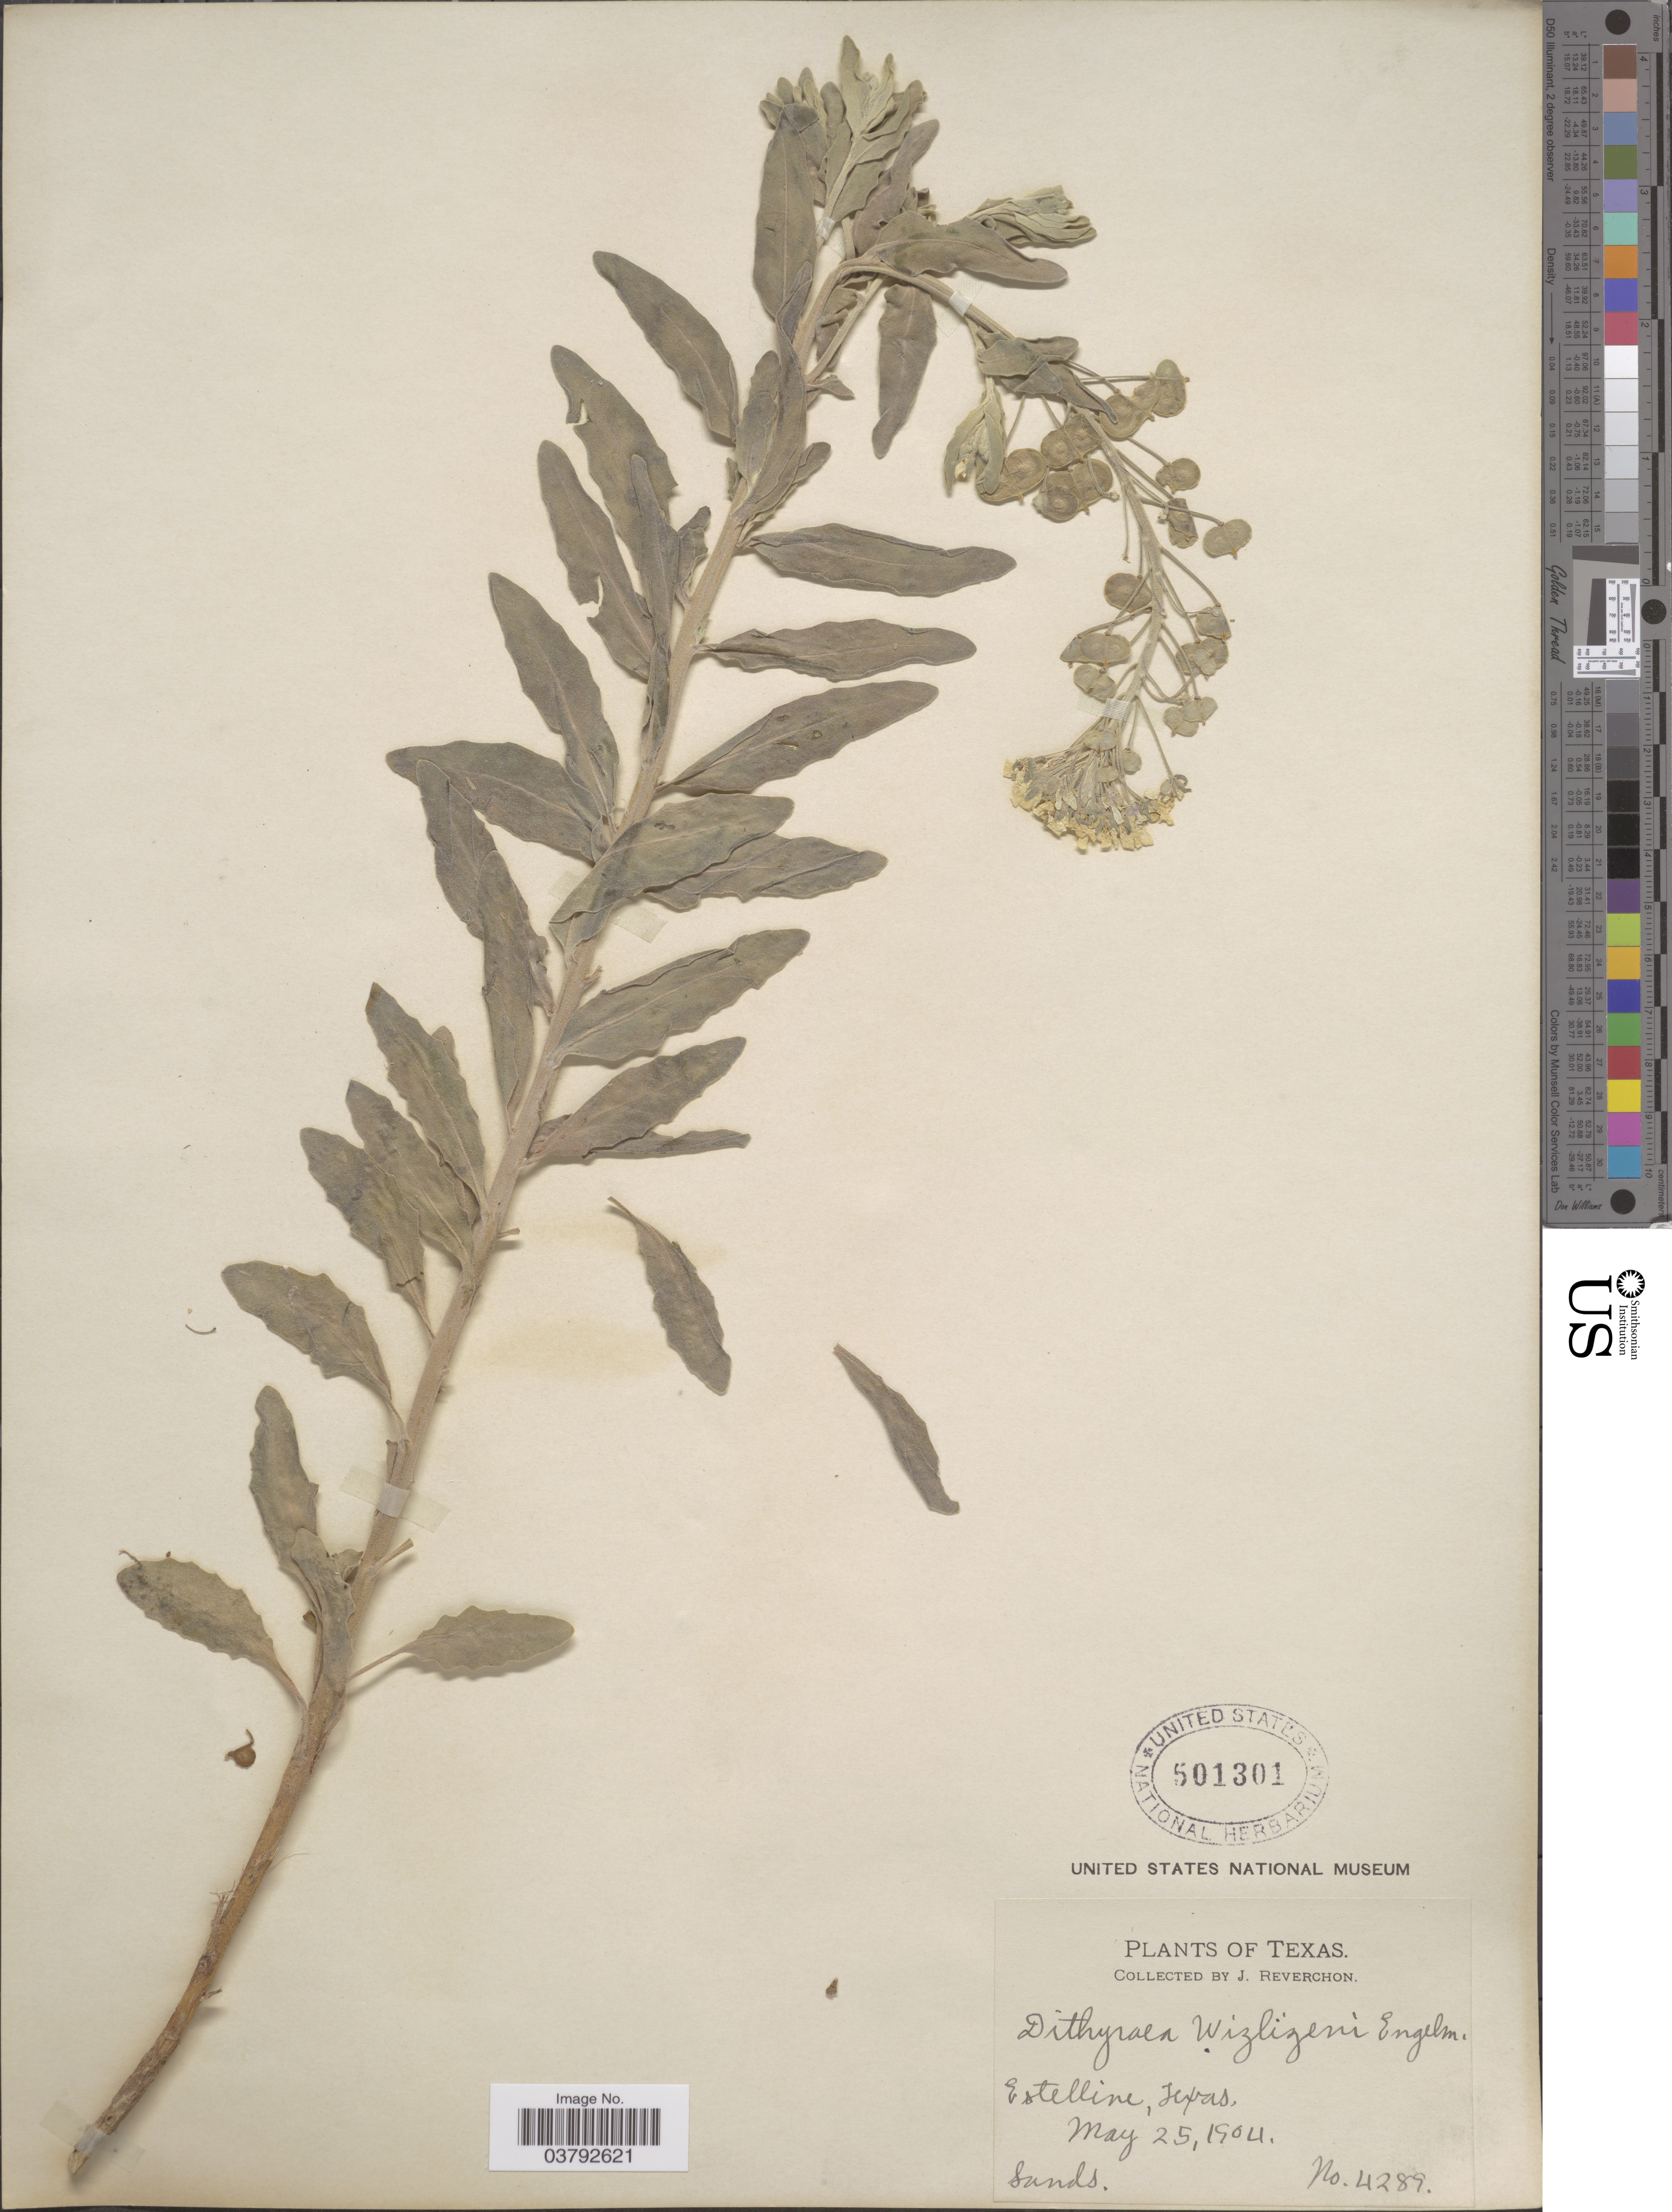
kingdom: Plantae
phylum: Tracheophyta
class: Magnoliopsida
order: Brassicales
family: Brassicaceae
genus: Dithyrea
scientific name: Dithyrea wislizeni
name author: Engelm.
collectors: J. Reverchon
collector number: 4289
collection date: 1904-05-25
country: United States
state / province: Texas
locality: Estelline.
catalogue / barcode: US 501301